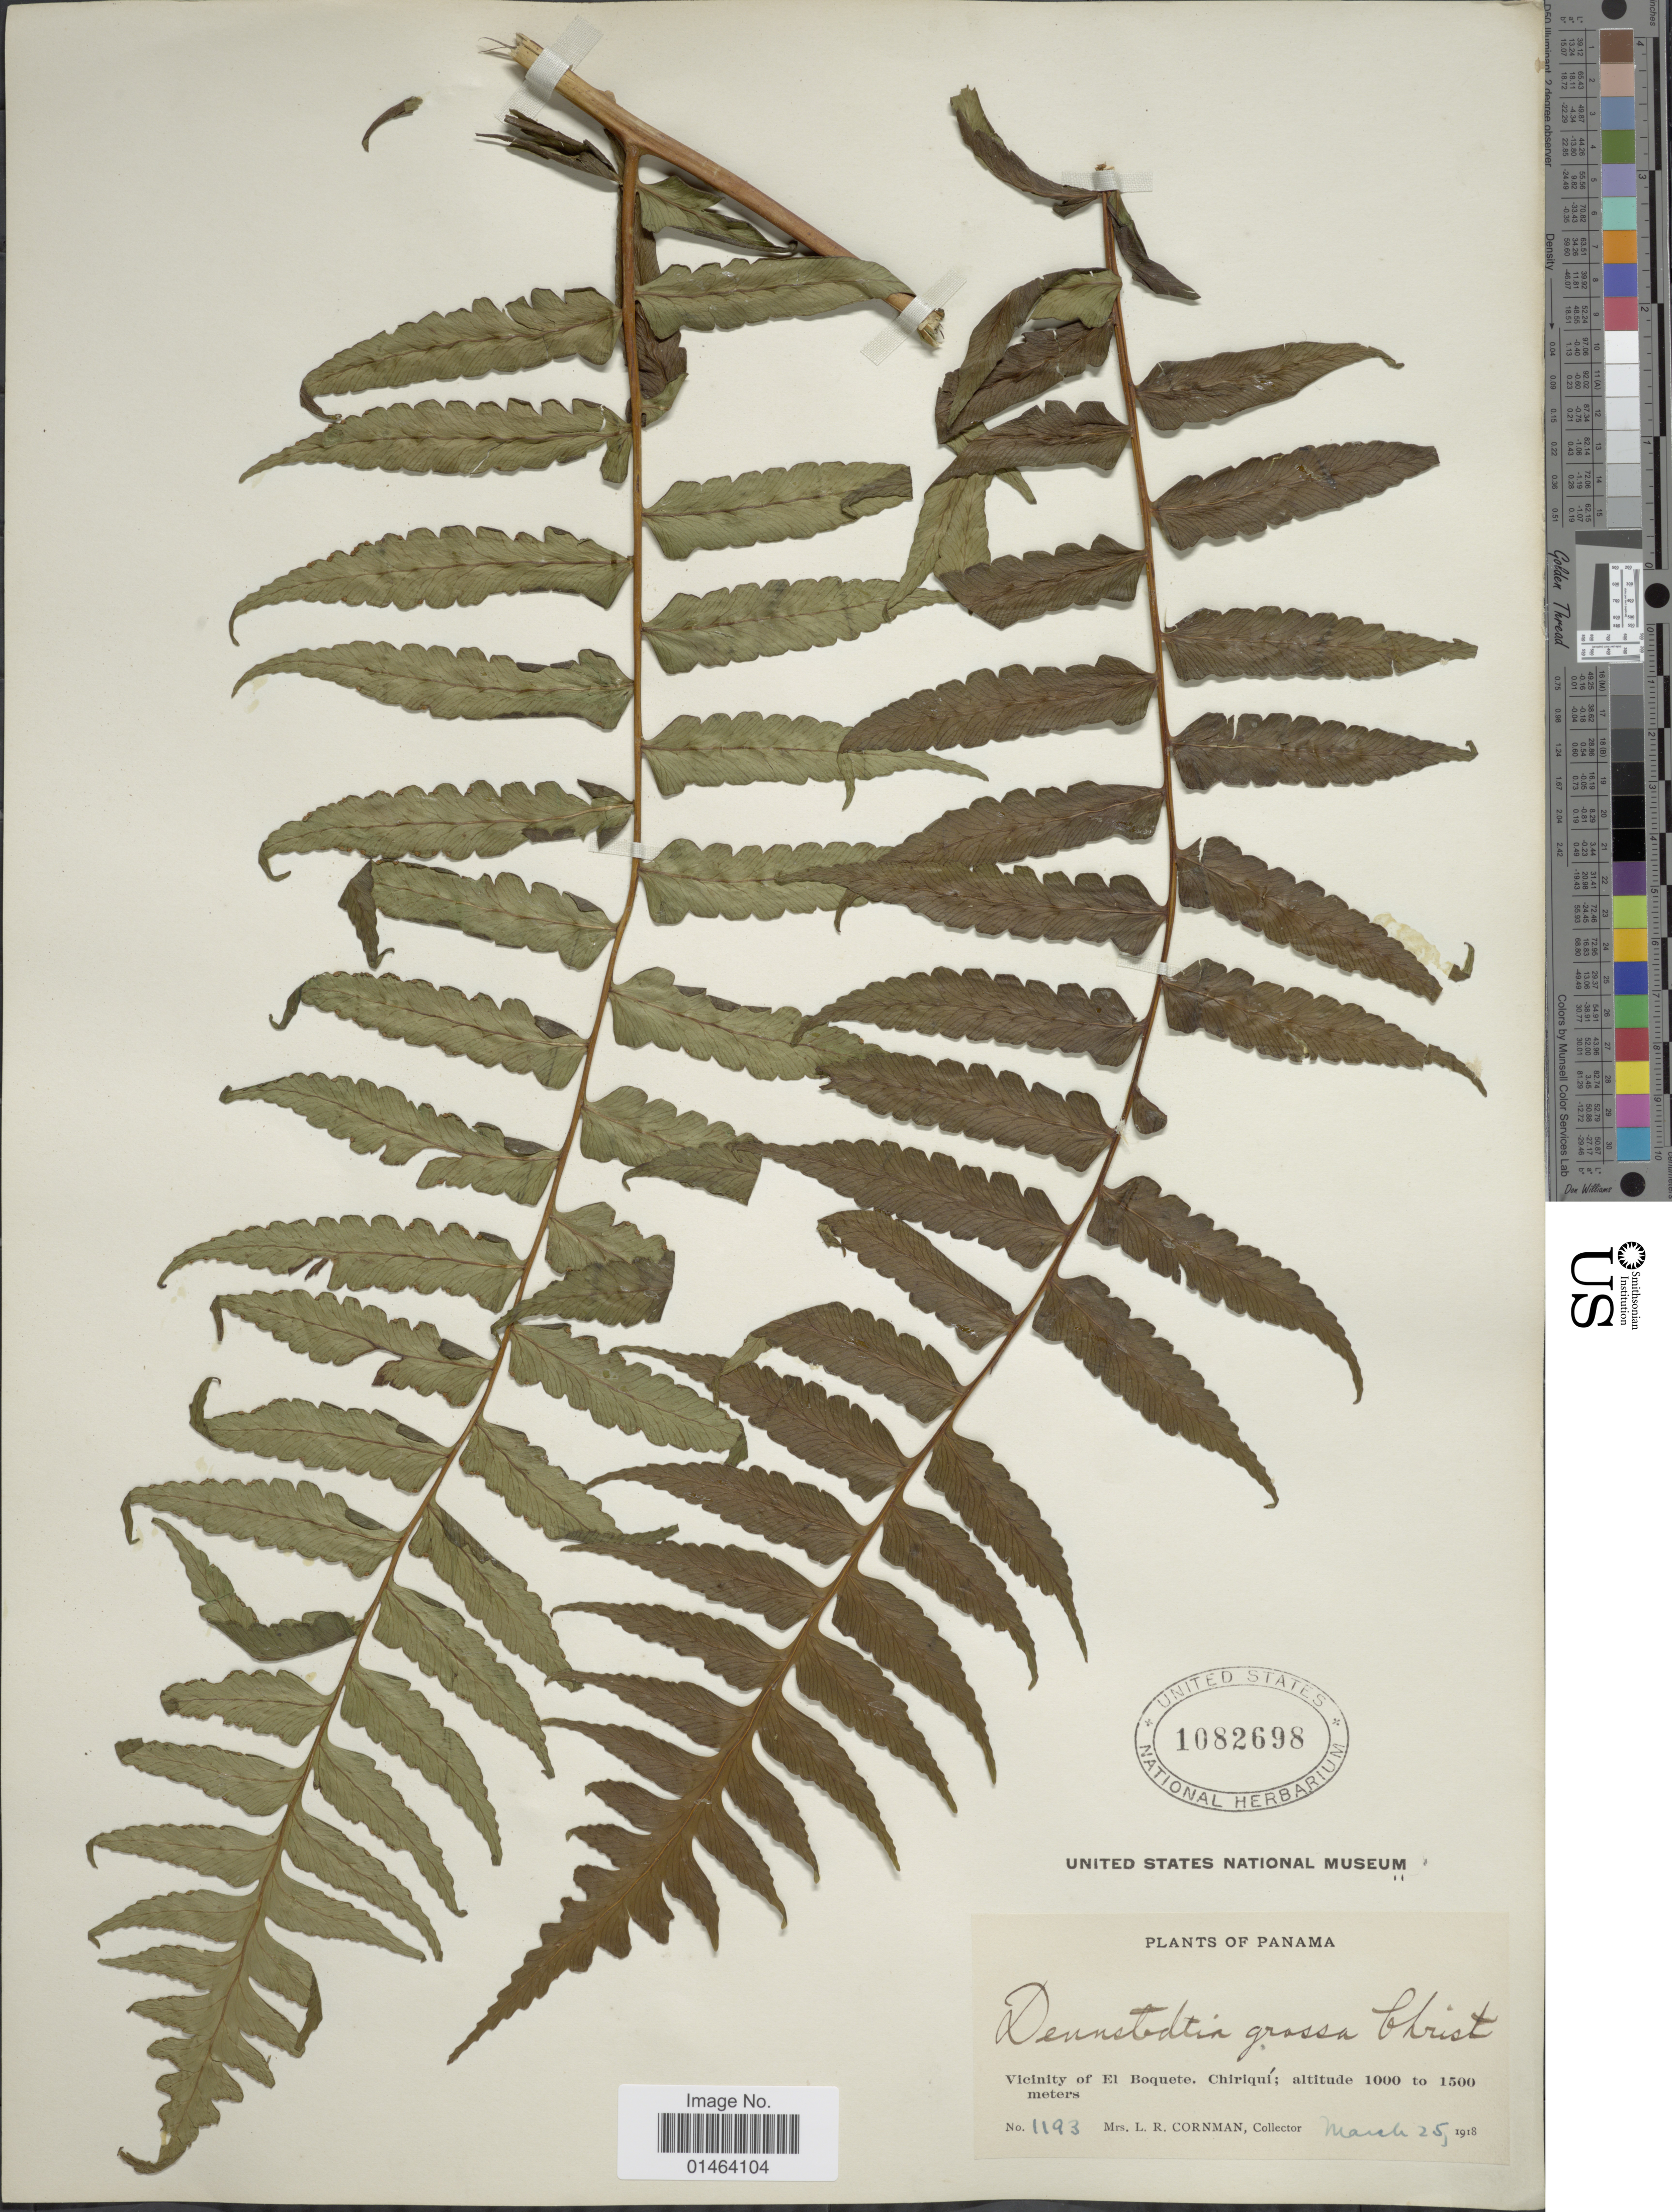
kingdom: Plantae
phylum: Tracheophyta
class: Polypodiopsida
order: Polypodiales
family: Dennstaedtiaceae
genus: Dennstaedtia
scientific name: Dennstaedtia coronata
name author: (Sodiro) C. Chr.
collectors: L. Cornman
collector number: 1193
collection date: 1918-03-25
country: Panama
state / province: Chiriqui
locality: Panama, vicinity of El Boquete.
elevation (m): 1000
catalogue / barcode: US 1082698